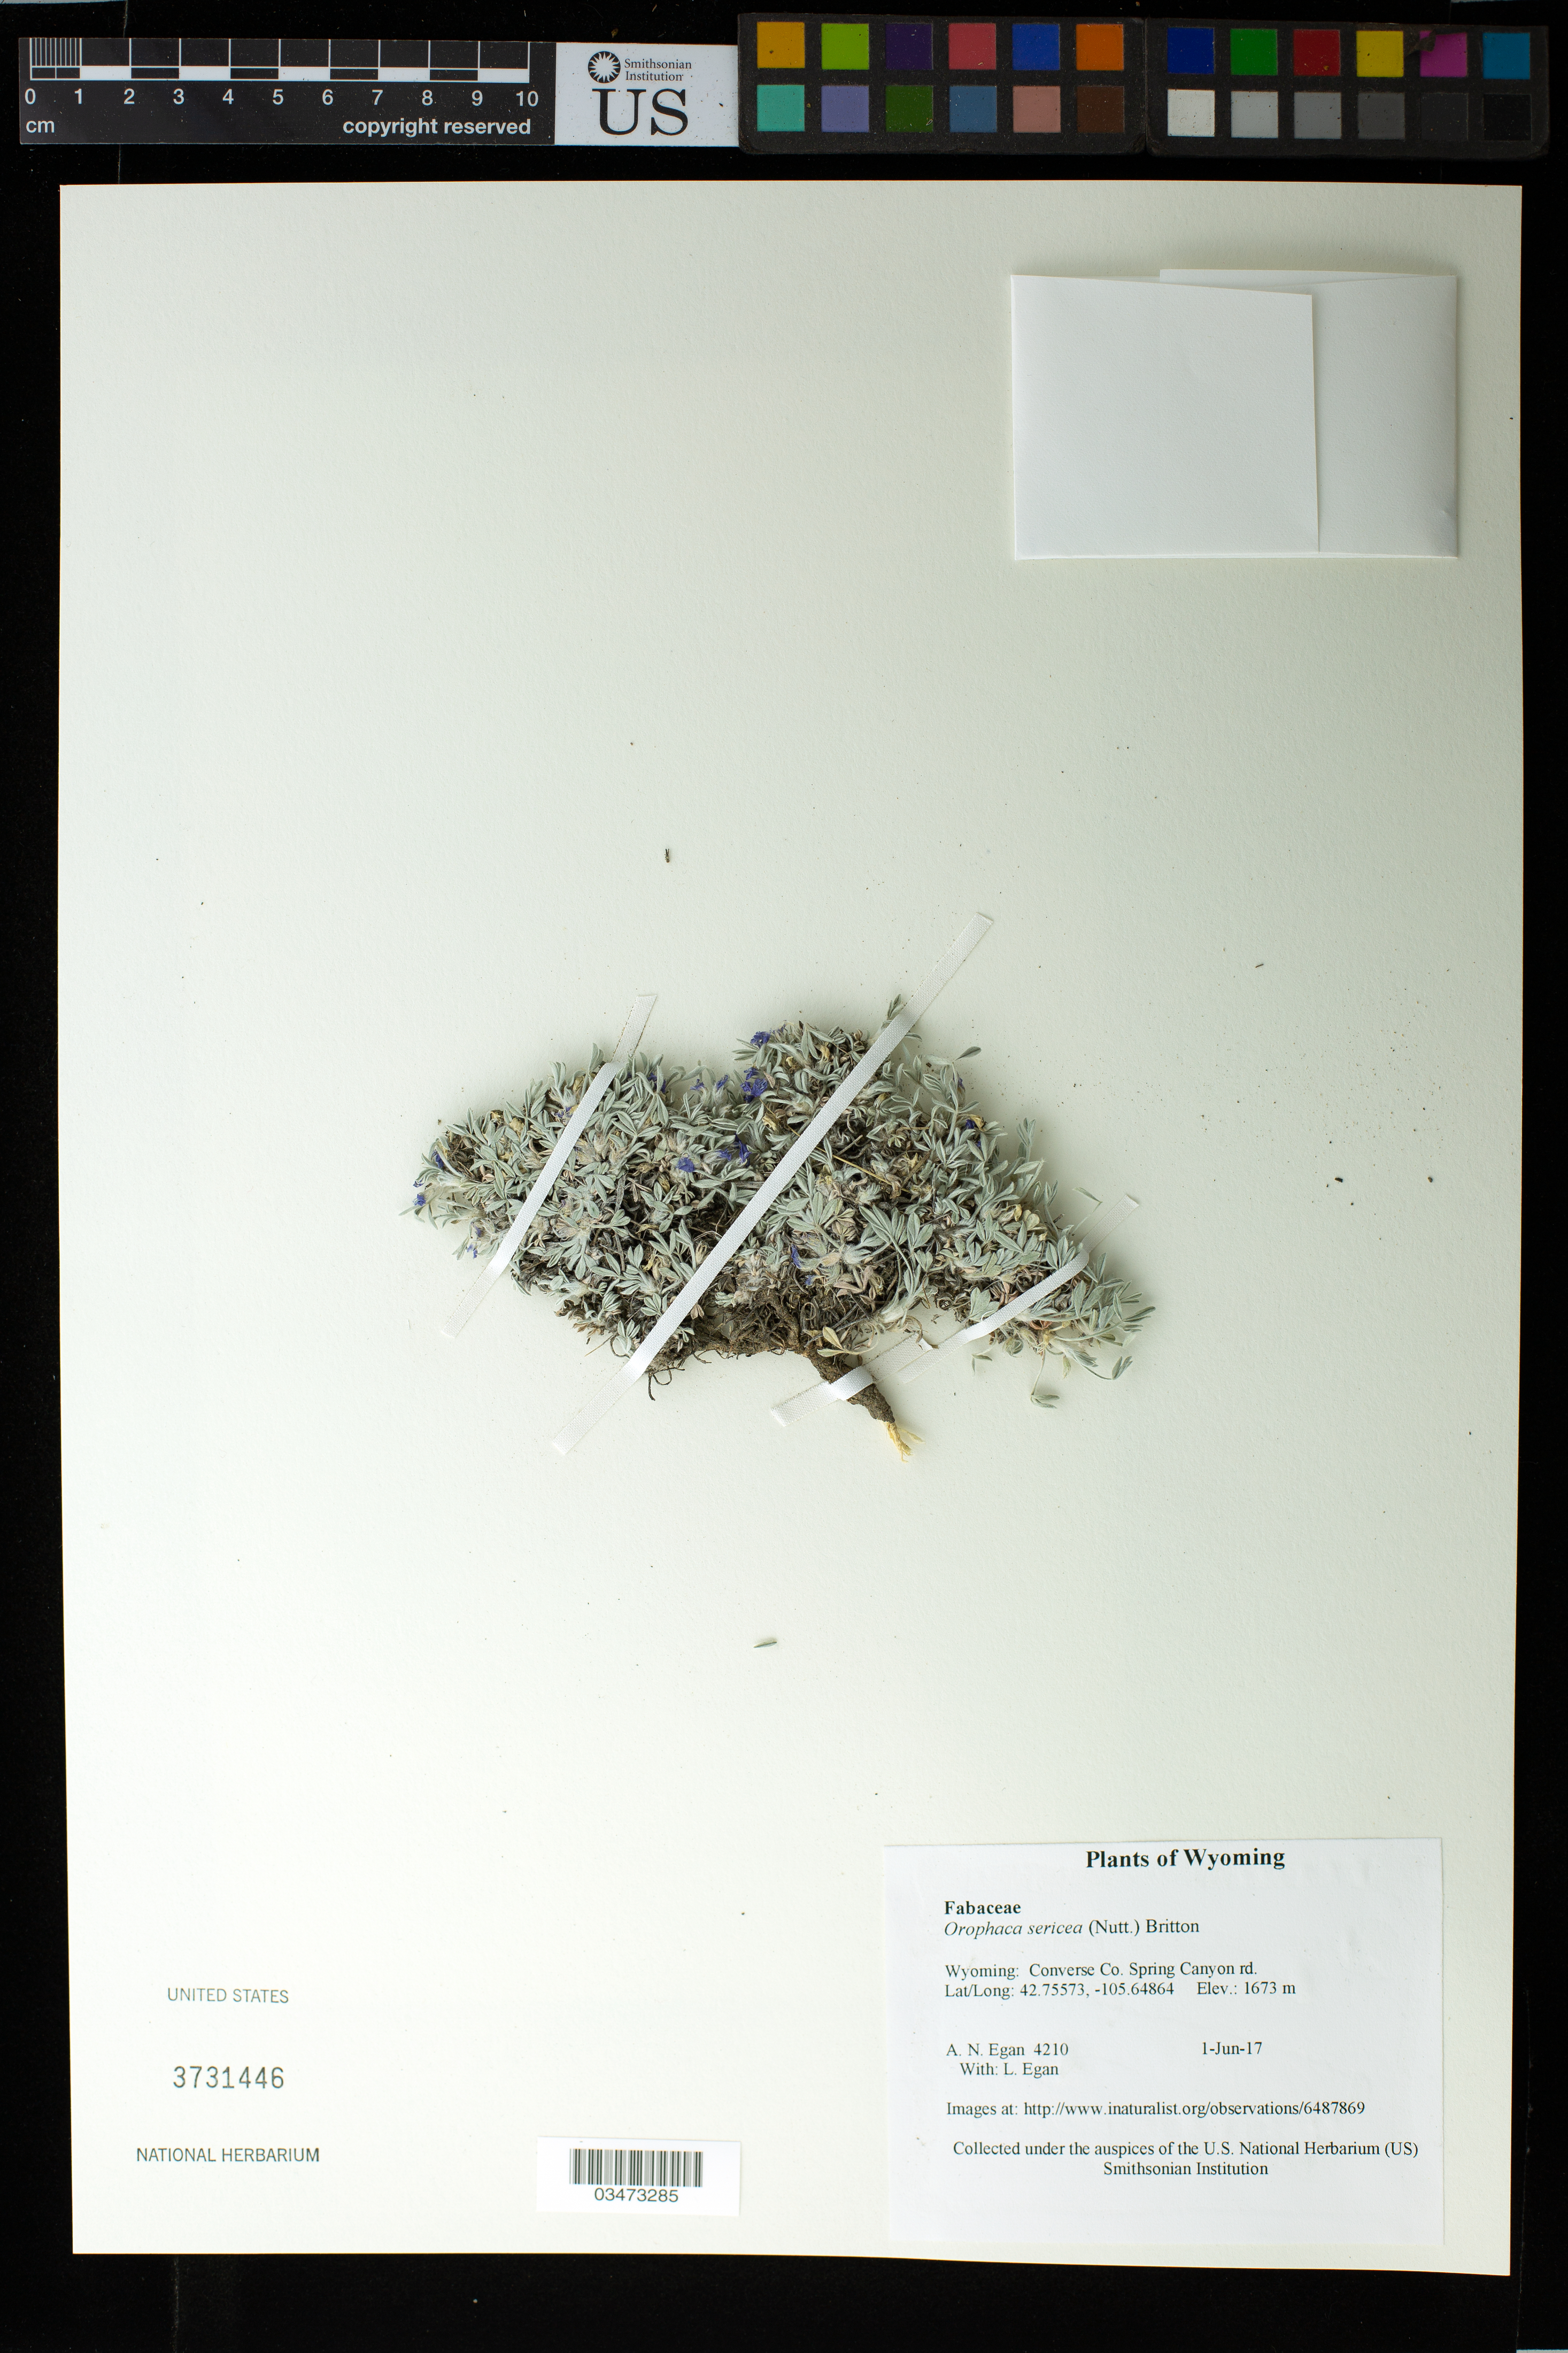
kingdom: Plantae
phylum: Tracheophyta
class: Magnoliopsida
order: Fabales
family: Fabaceae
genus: Astragalus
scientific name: Astragalus sericoleucus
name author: A. Gray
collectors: A. N. Egan & L. Egan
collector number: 4210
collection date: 2017-06-01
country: United States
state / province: Wyoming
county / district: Converse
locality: Spring Canyon rd.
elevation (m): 1673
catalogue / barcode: US 3731446